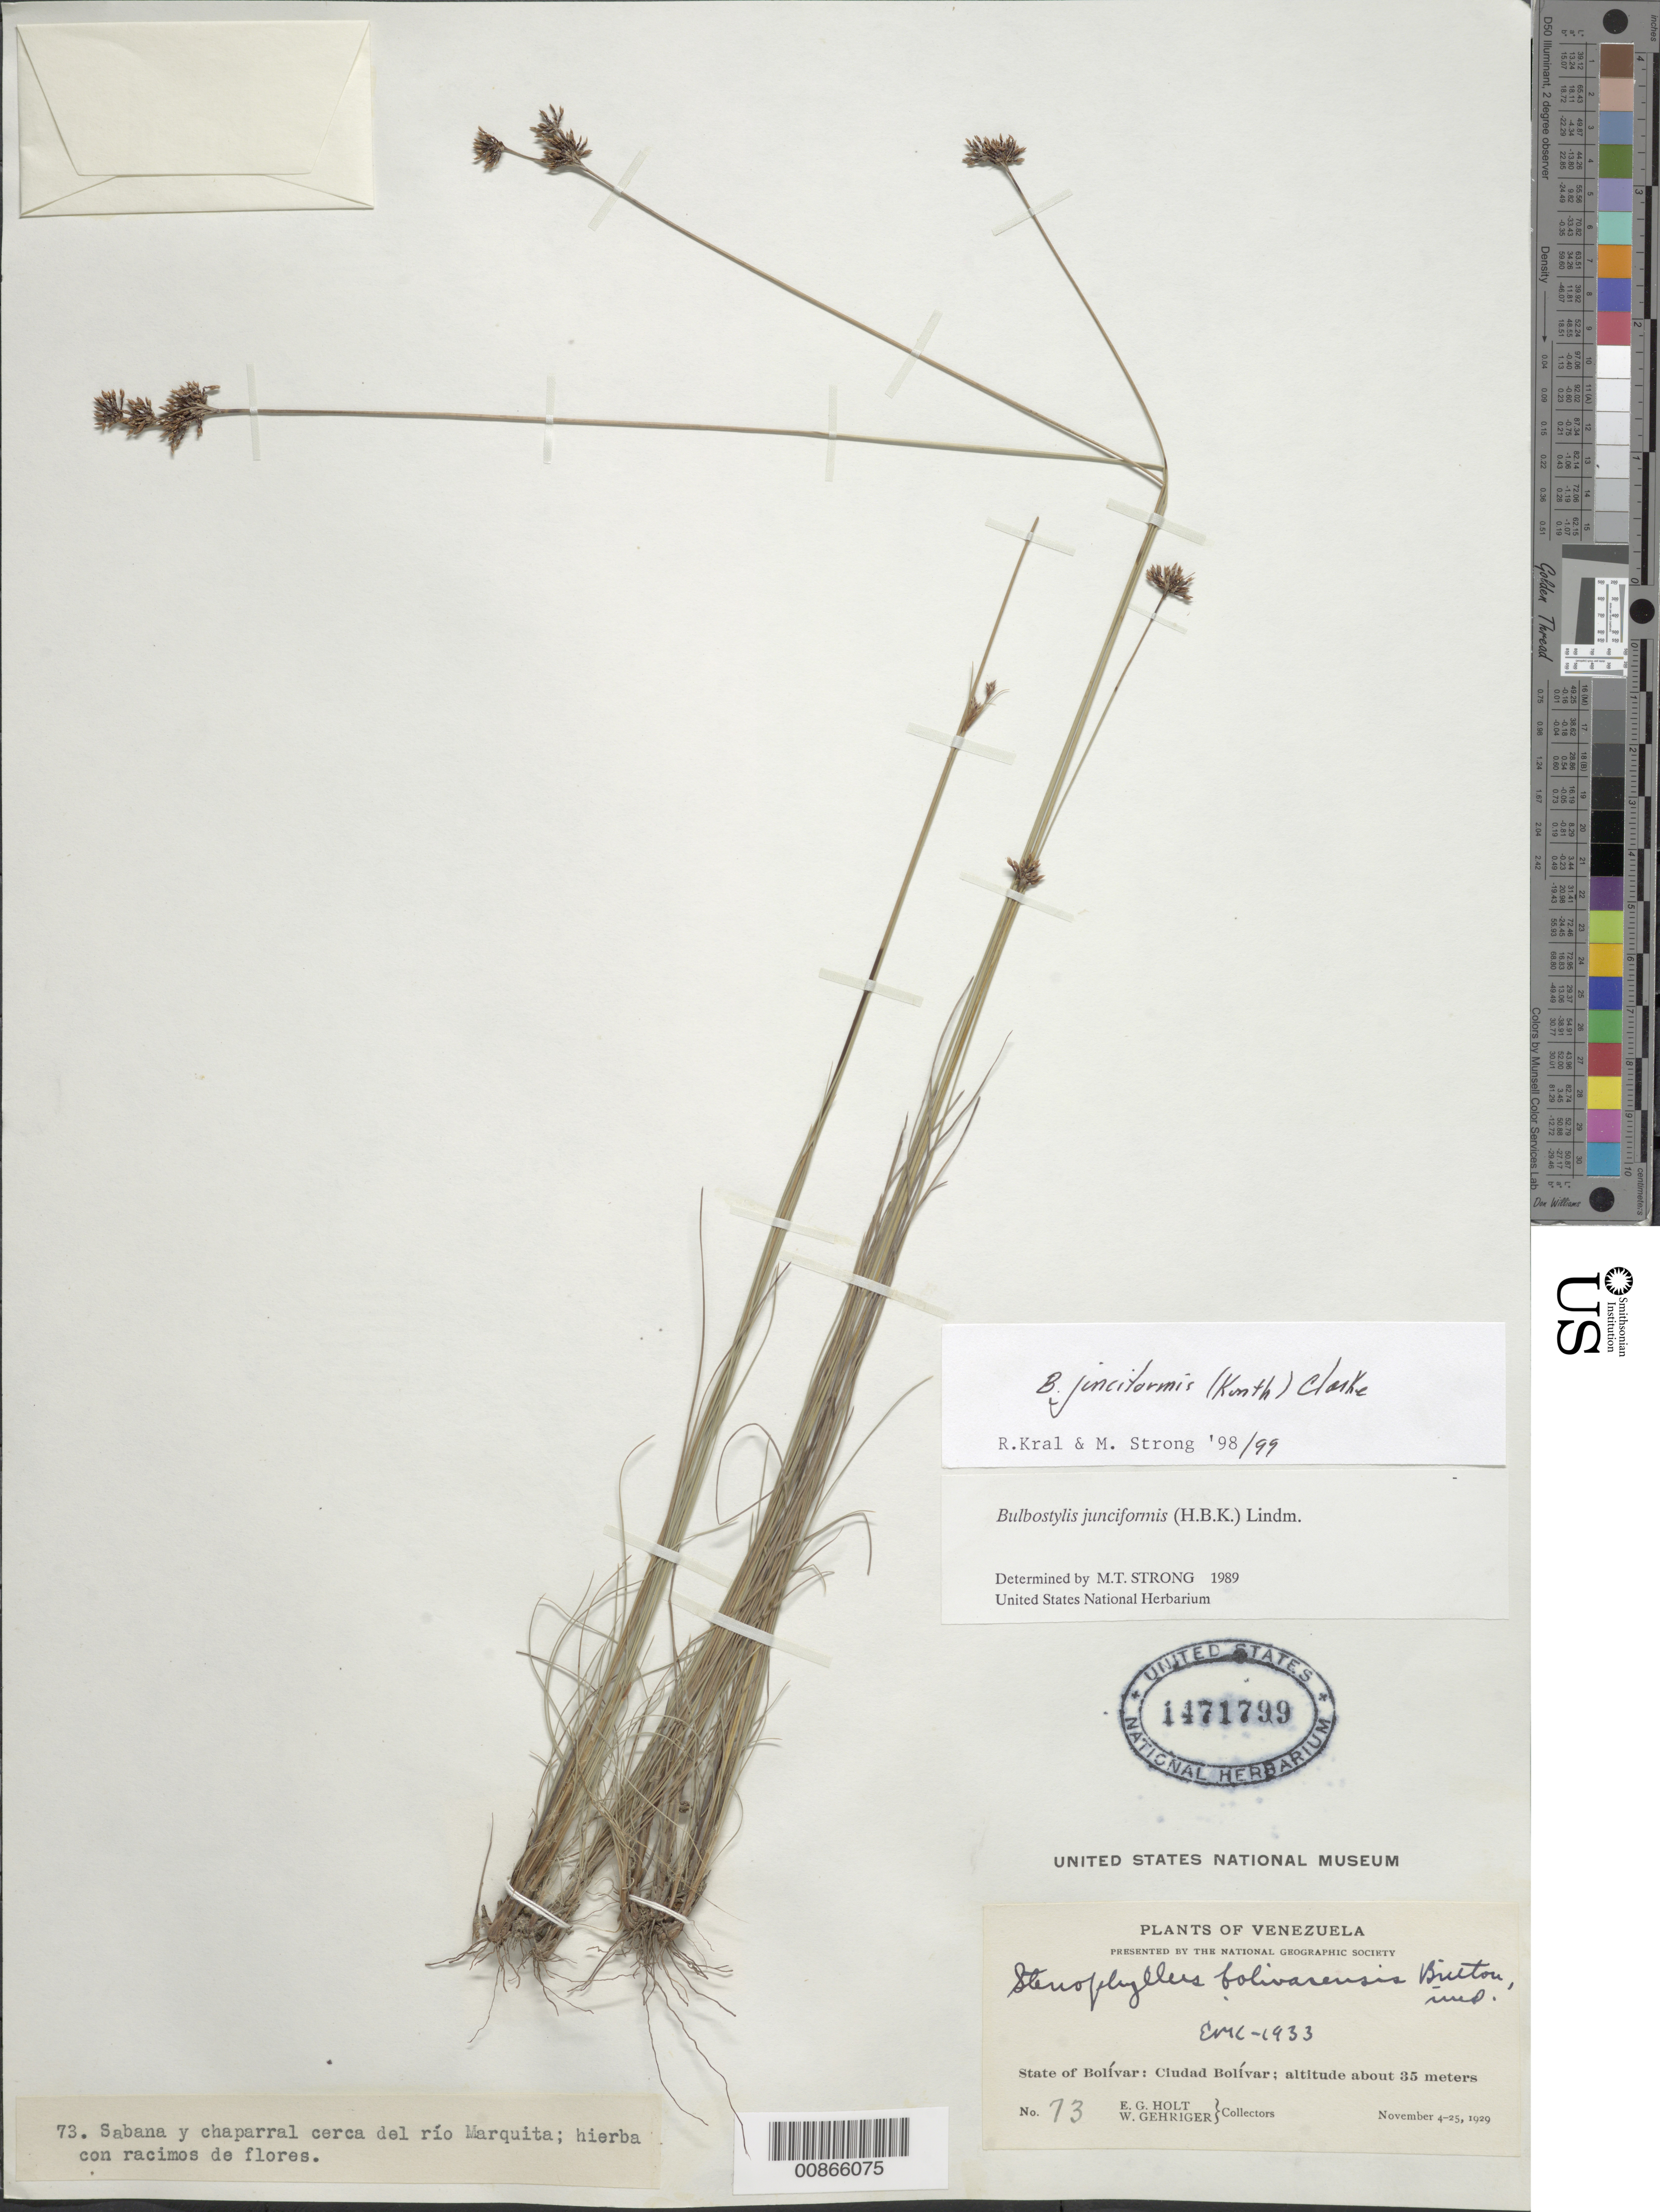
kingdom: Plantae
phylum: Tracheophyta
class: Liliopsida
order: Poales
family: Cyperaceae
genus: Bulbostylis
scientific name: Bulbostylis junciformis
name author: (Kunth) C.B. Clarke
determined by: Kral, R.; Strong, M. T.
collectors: E. Holt & W. Gehriger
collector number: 73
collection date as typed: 4-Nov-29 to 25-Nov-29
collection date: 1929-11-04/1929-11-25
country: Venezuela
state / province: Bolívar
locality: Ciudad Bolívar, Río Marquita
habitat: Sabana y chaparral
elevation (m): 35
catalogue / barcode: US 1471799